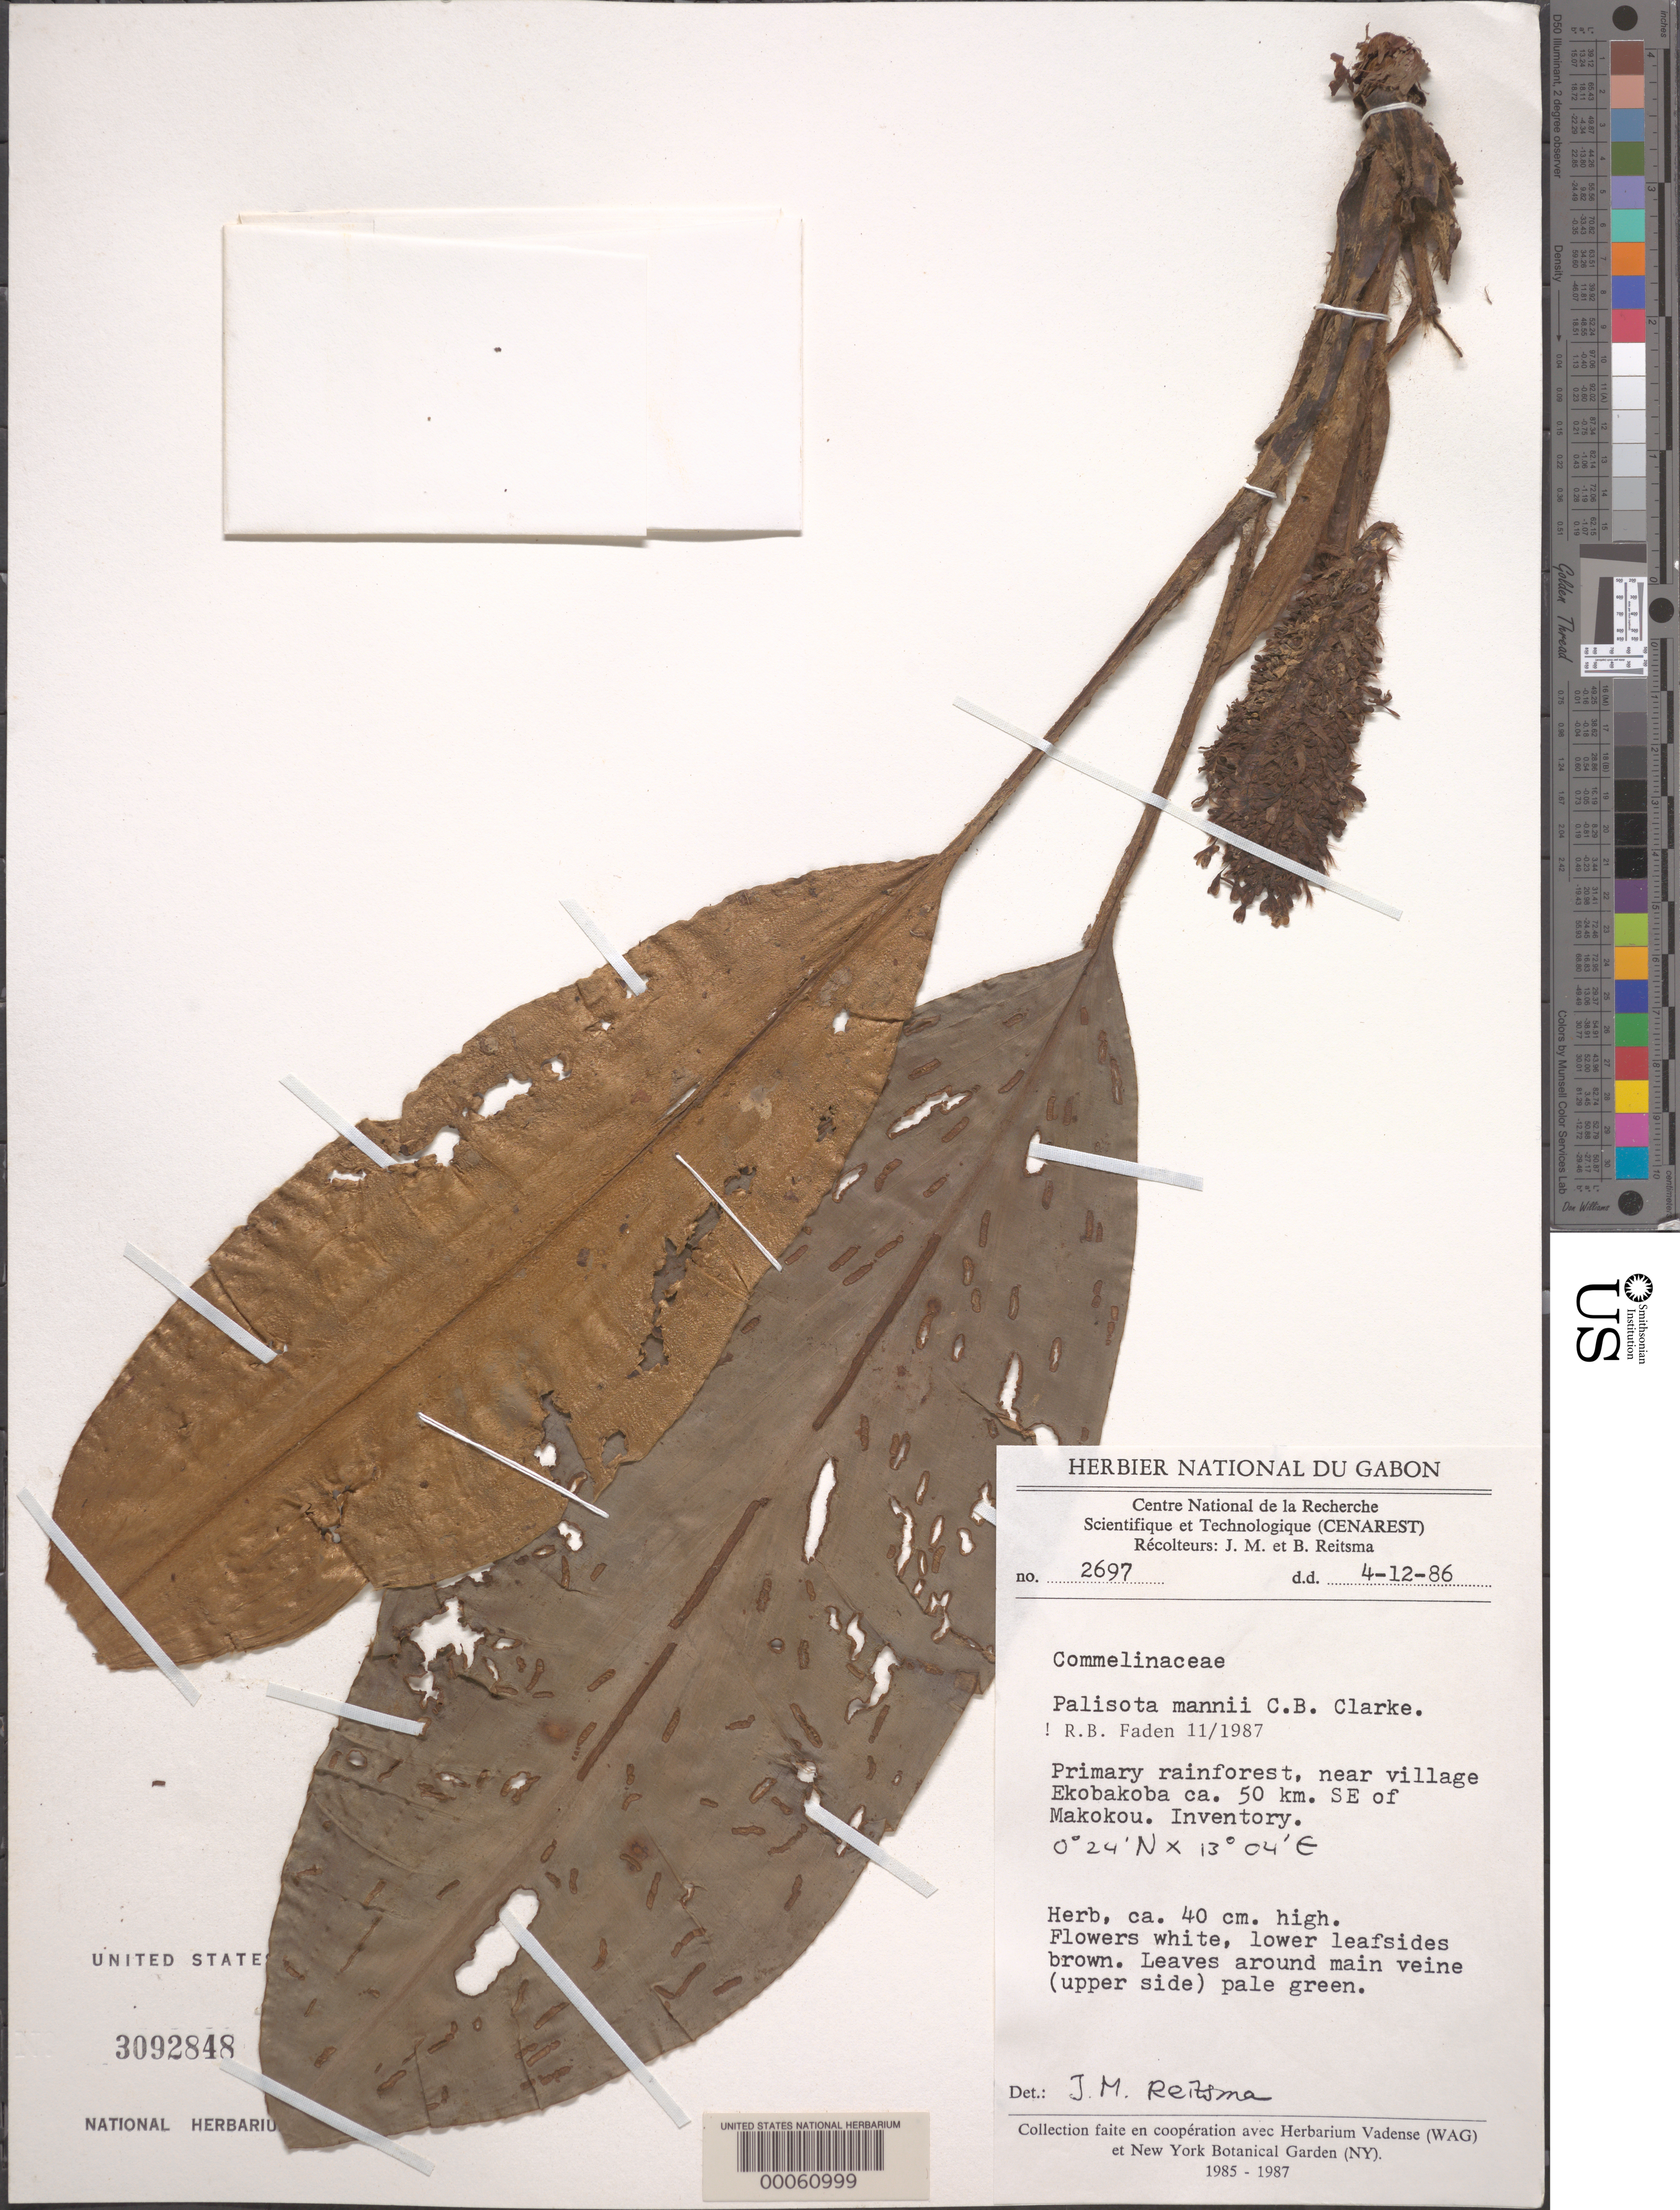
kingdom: Plantae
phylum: Tracheophyta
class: Liliopsida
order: Commelinales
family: Commelinaceae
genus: Palisota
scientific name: Palisota mannii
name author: C.B. Clarke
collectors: J. Reitsma & B. Reitsma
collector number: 2697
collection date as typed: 04 Dec 1986 or 12 Apr 1986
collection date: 1986-04-12 or 1986-12-04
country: Gabon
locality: Near village of Ekobakoba, ca. 50 km. SE of Makokou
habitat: Primary rainforest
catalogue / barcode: US 3092848